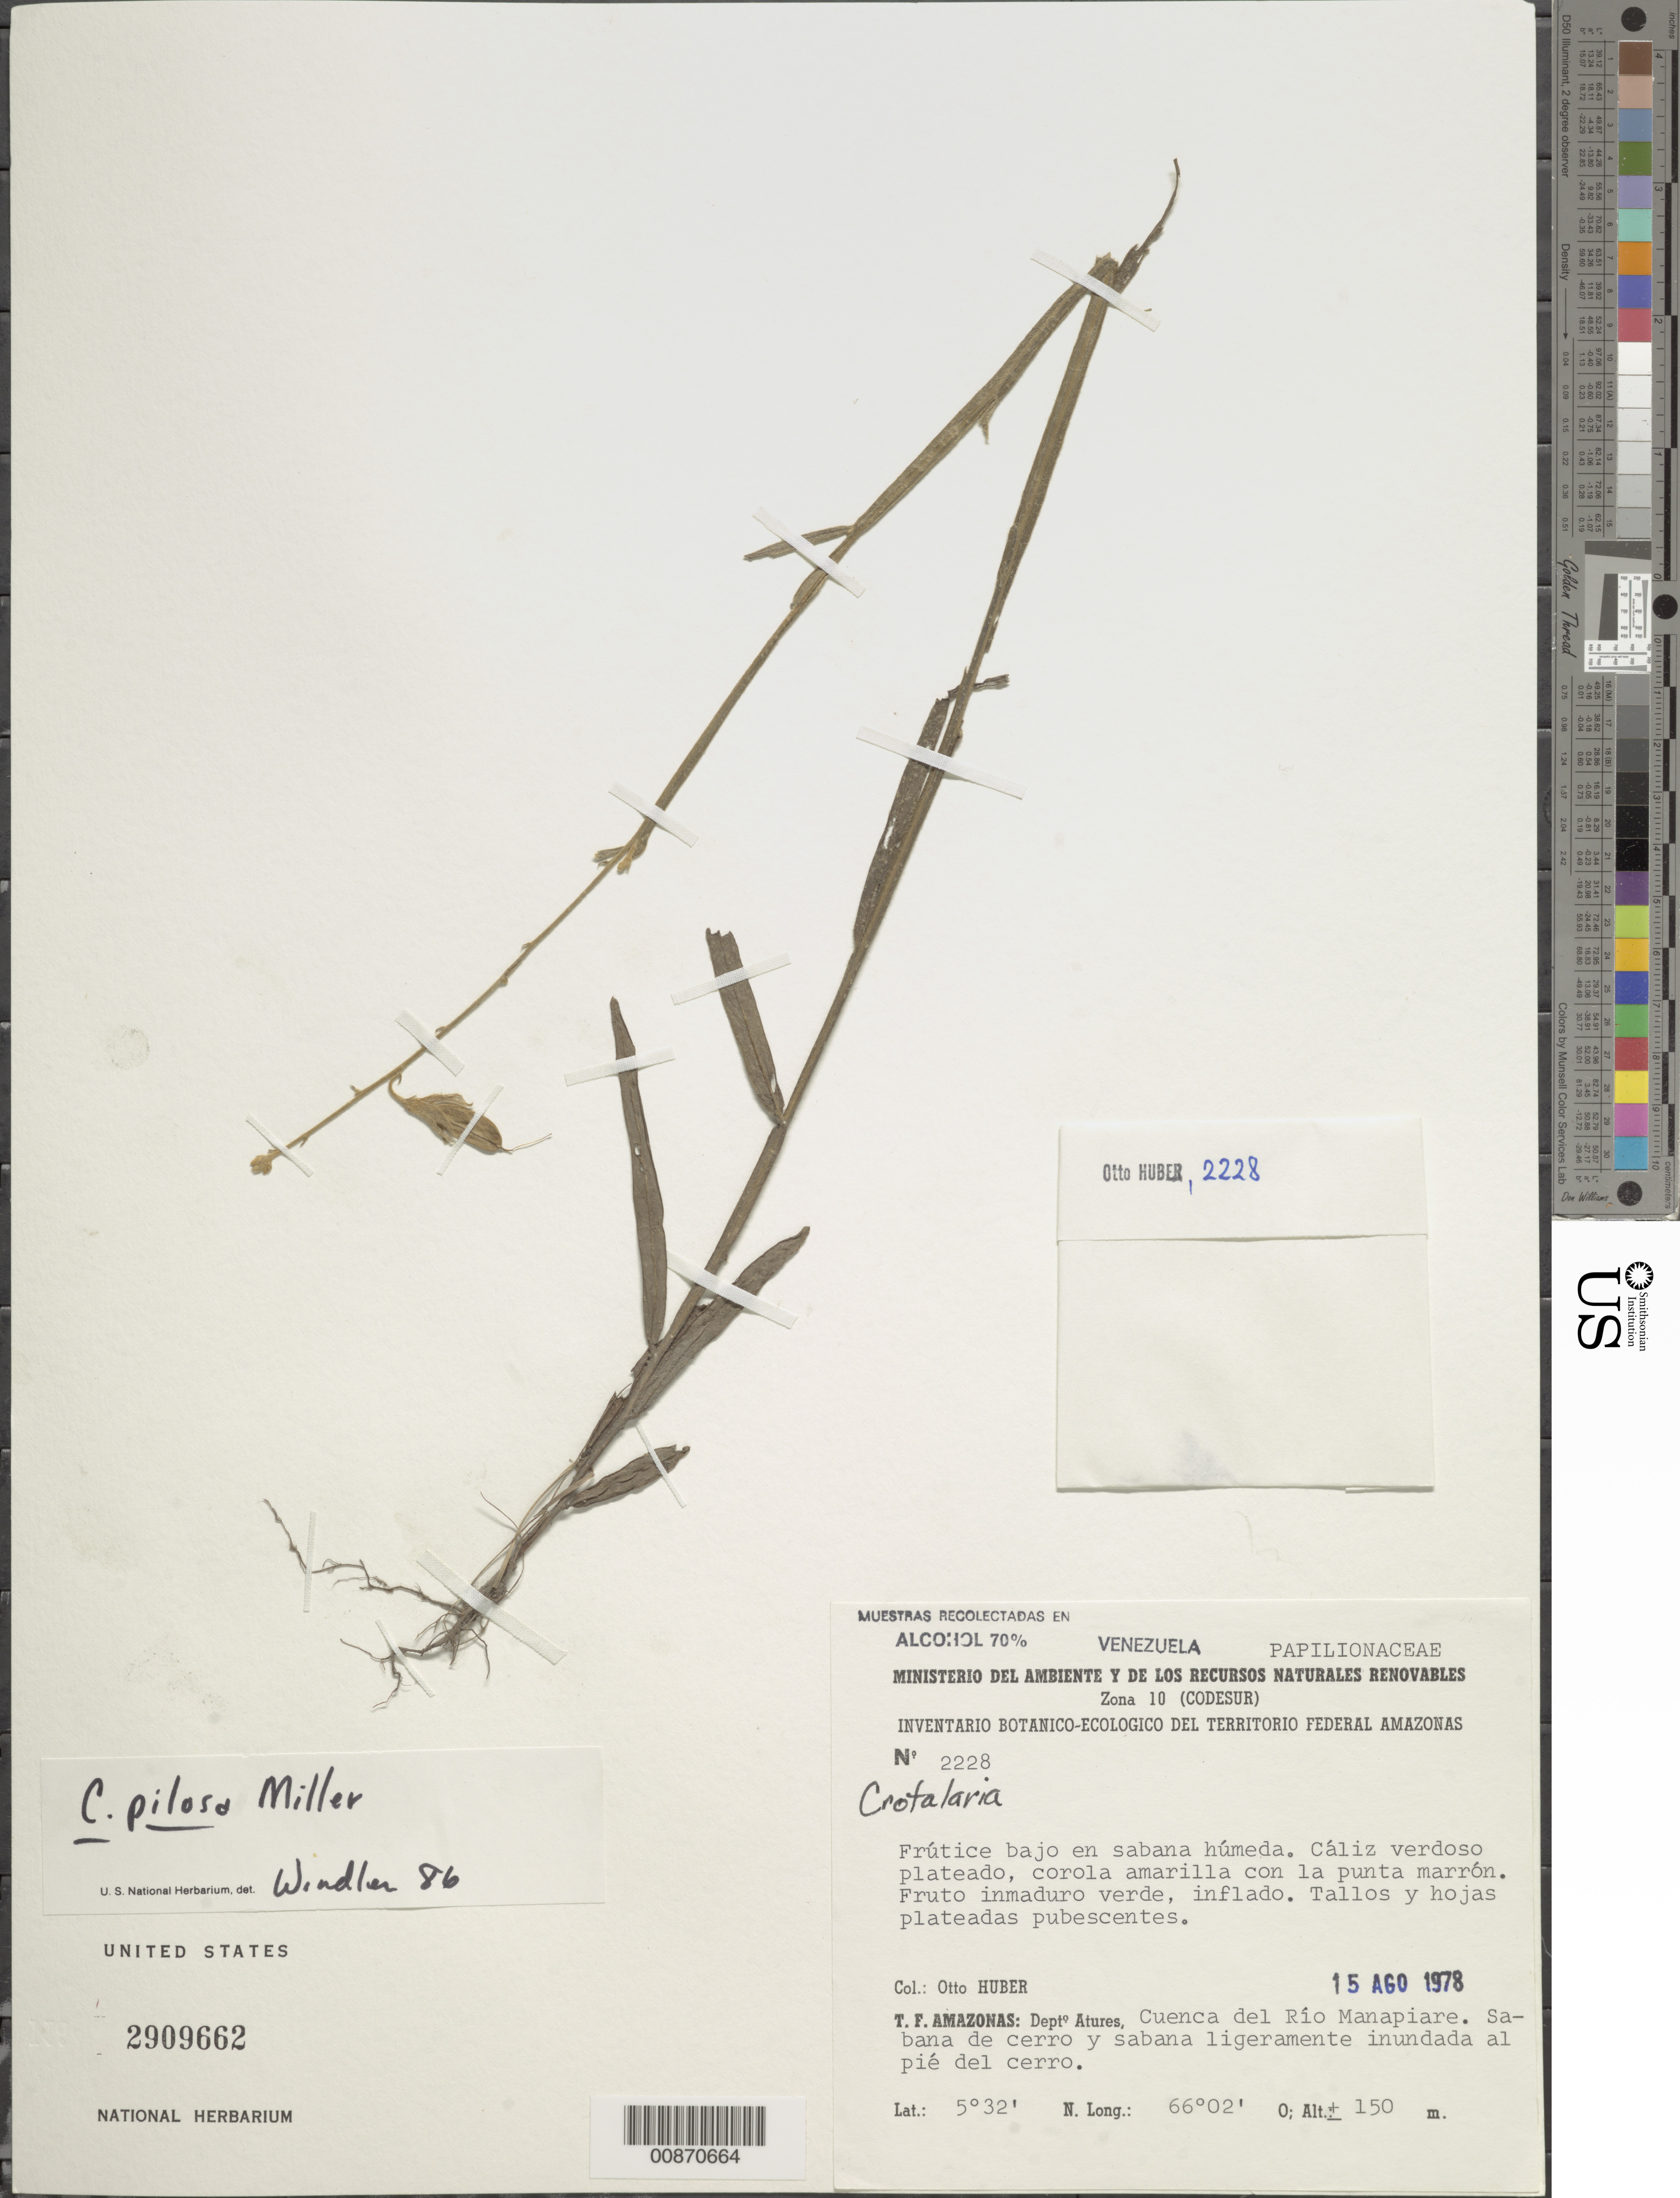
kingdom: Plantae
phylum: Tracheophyta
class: Magnoliopsida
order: Fabales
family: Fabaceae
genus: Crotalaria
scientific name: Crotalaria pilosa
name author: Mill.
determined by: Windler, D. R.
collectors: O. Huber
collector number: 2228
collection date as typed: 15-Aug-78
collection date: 1978-08-15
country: Venezuela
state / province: Amazonas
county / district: Atures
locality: Río Manapiare, cuenca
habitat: Bajo en sabana húmeda; sabana de cerro y sabana ligeramente inundada al pié del cerro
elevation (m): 150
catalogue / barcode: US 2909662